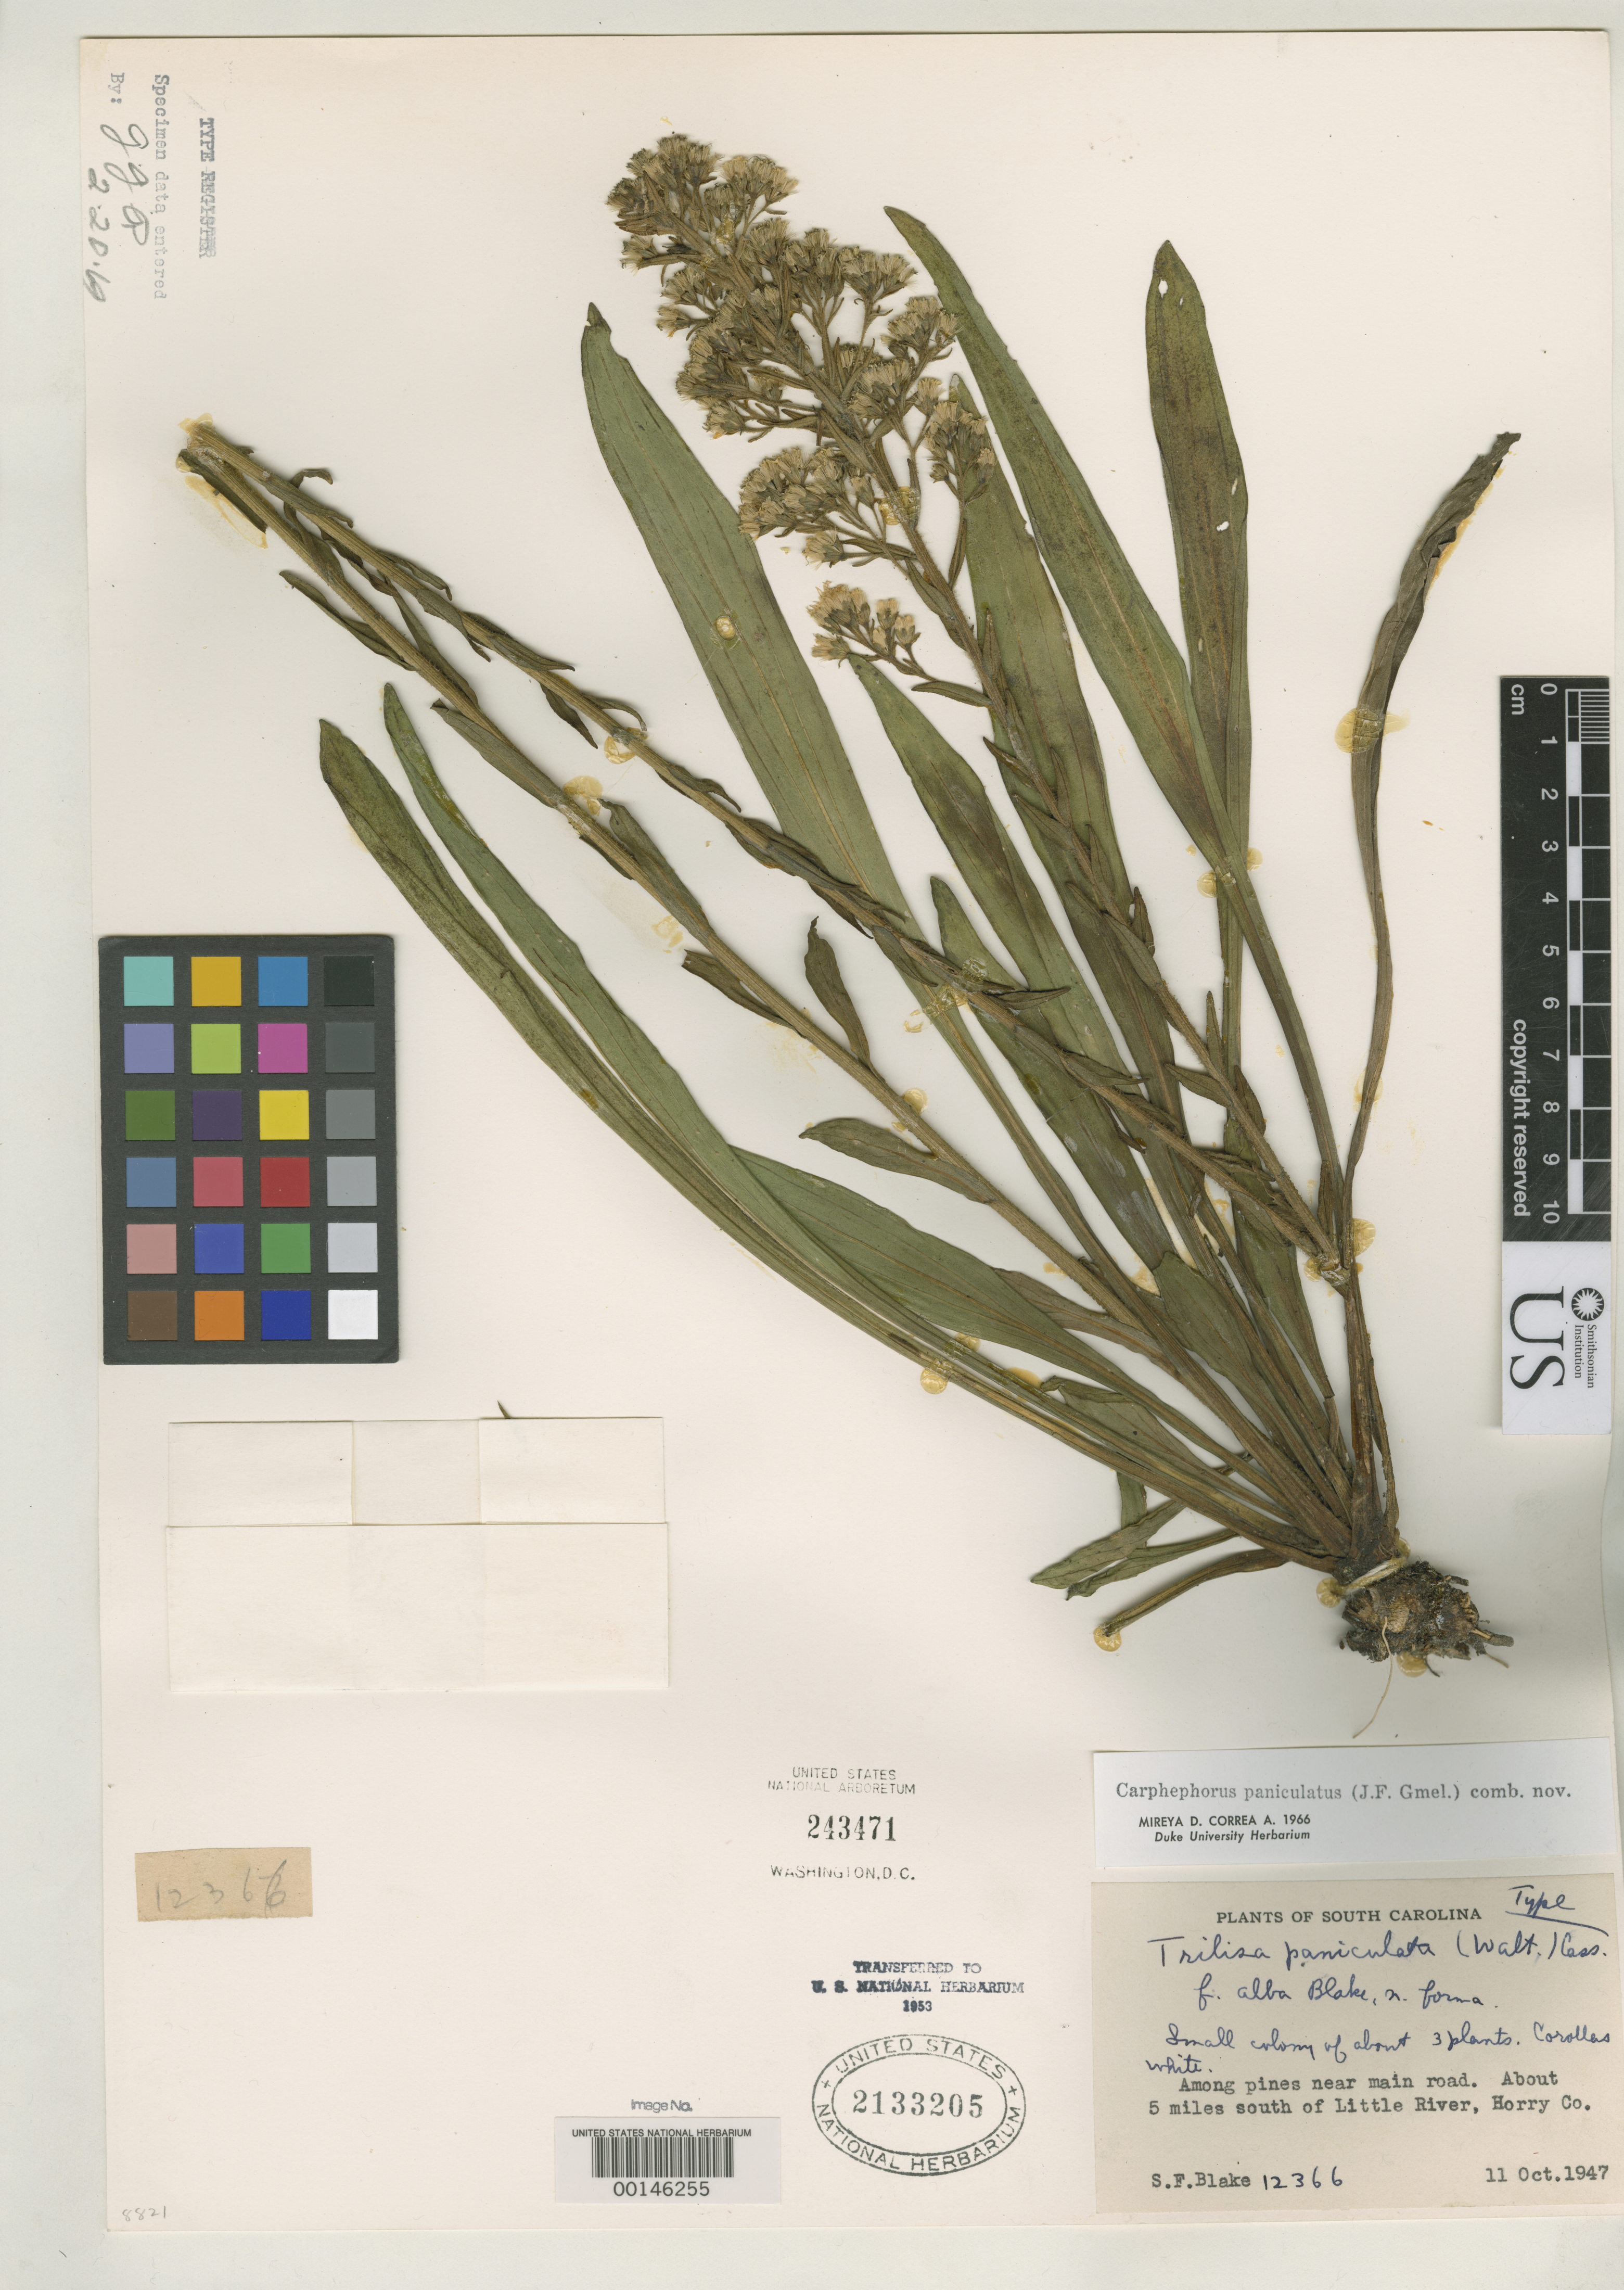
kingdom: Plantae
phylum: Tracheophyta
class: Magnoliopsida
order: Asterales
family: Asteraceae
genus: Trilisa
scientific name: Trilisa paniculata f. alba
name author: S.F. Blake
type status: Holotype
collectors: S. Blake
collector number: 12366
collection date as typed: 11 Oct 1947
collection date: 1947-10-11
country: United States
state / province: South Carolina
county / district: Harry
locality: Ca. 5 mi S of Little River, among pines near main road.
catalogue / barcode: US 2133205